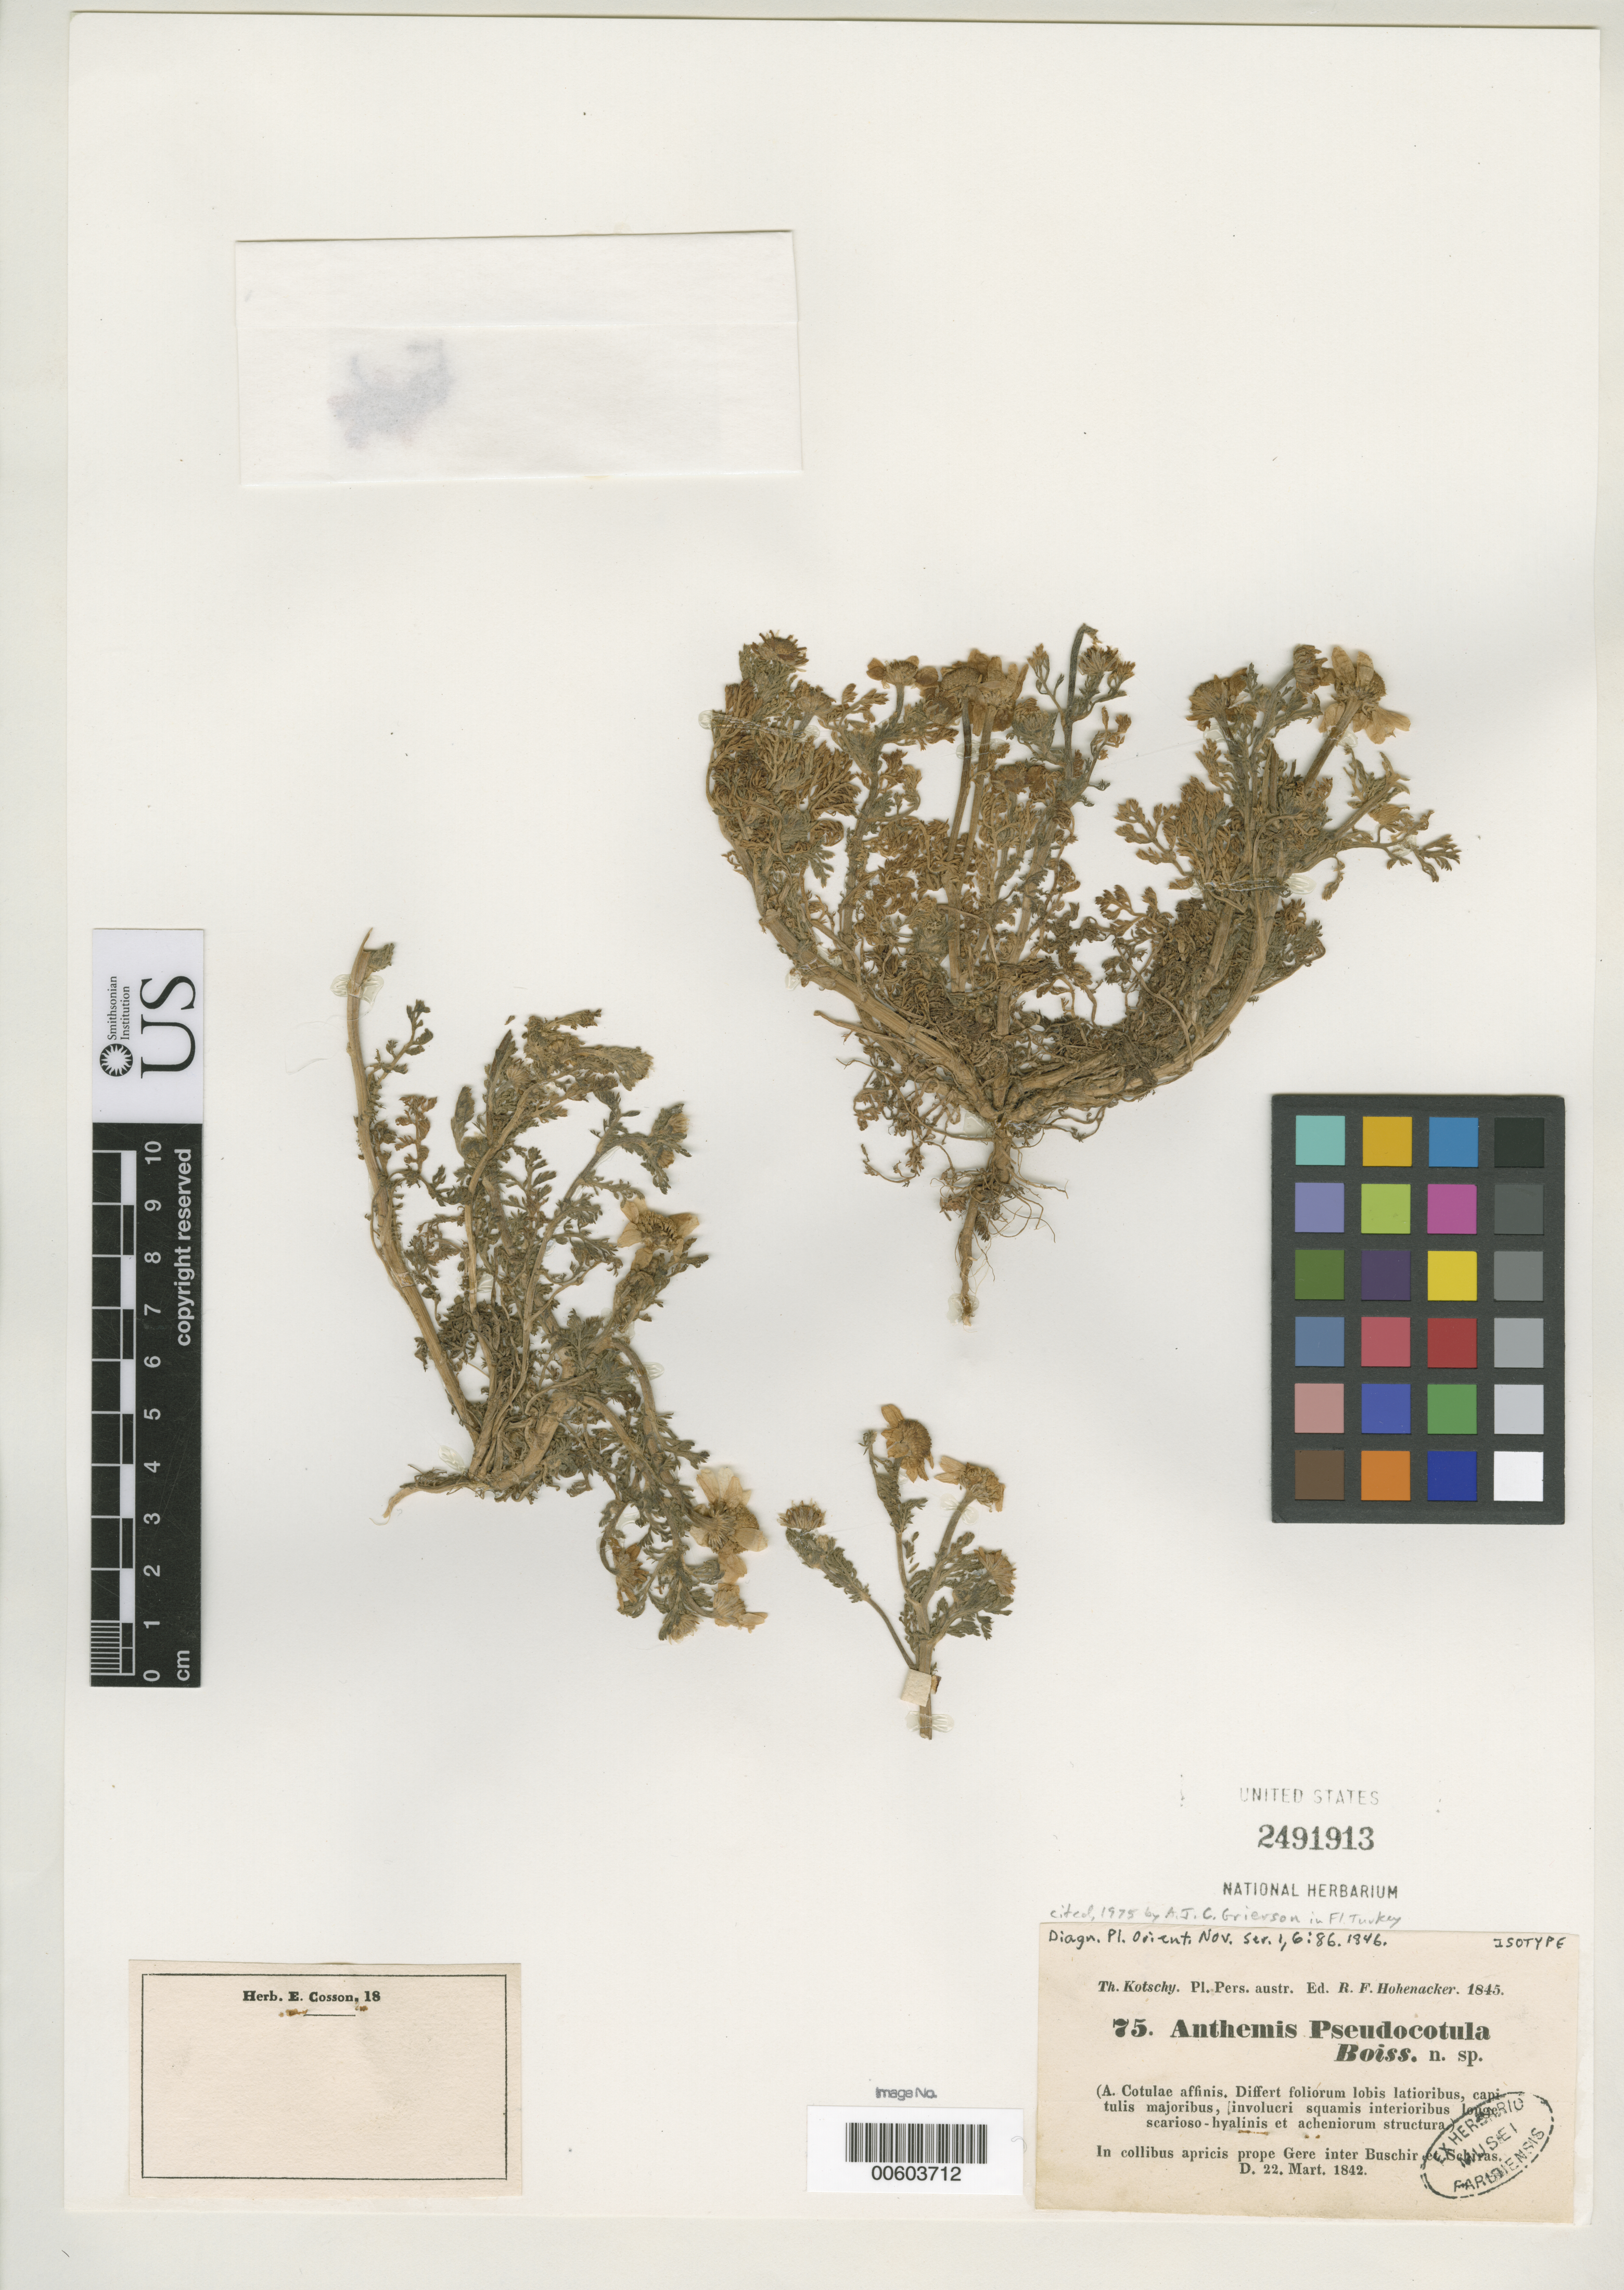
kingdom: Plantae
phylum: Tracheophyta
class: Magnoliopsida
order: Asterales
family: Asteraceae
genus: Anthemis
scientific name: Anthemis pseudocotula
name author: Boiss.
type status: Isotype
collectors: K. G. Kotschy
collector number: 75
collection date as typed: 22 Mar 1842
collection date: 1842-03-22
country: Iran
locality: In collibus apricis prope Gere inter Buschir & Schiras. [In sunny hills near Gere between Buschir & Schiras.]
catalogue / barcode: US 2491913